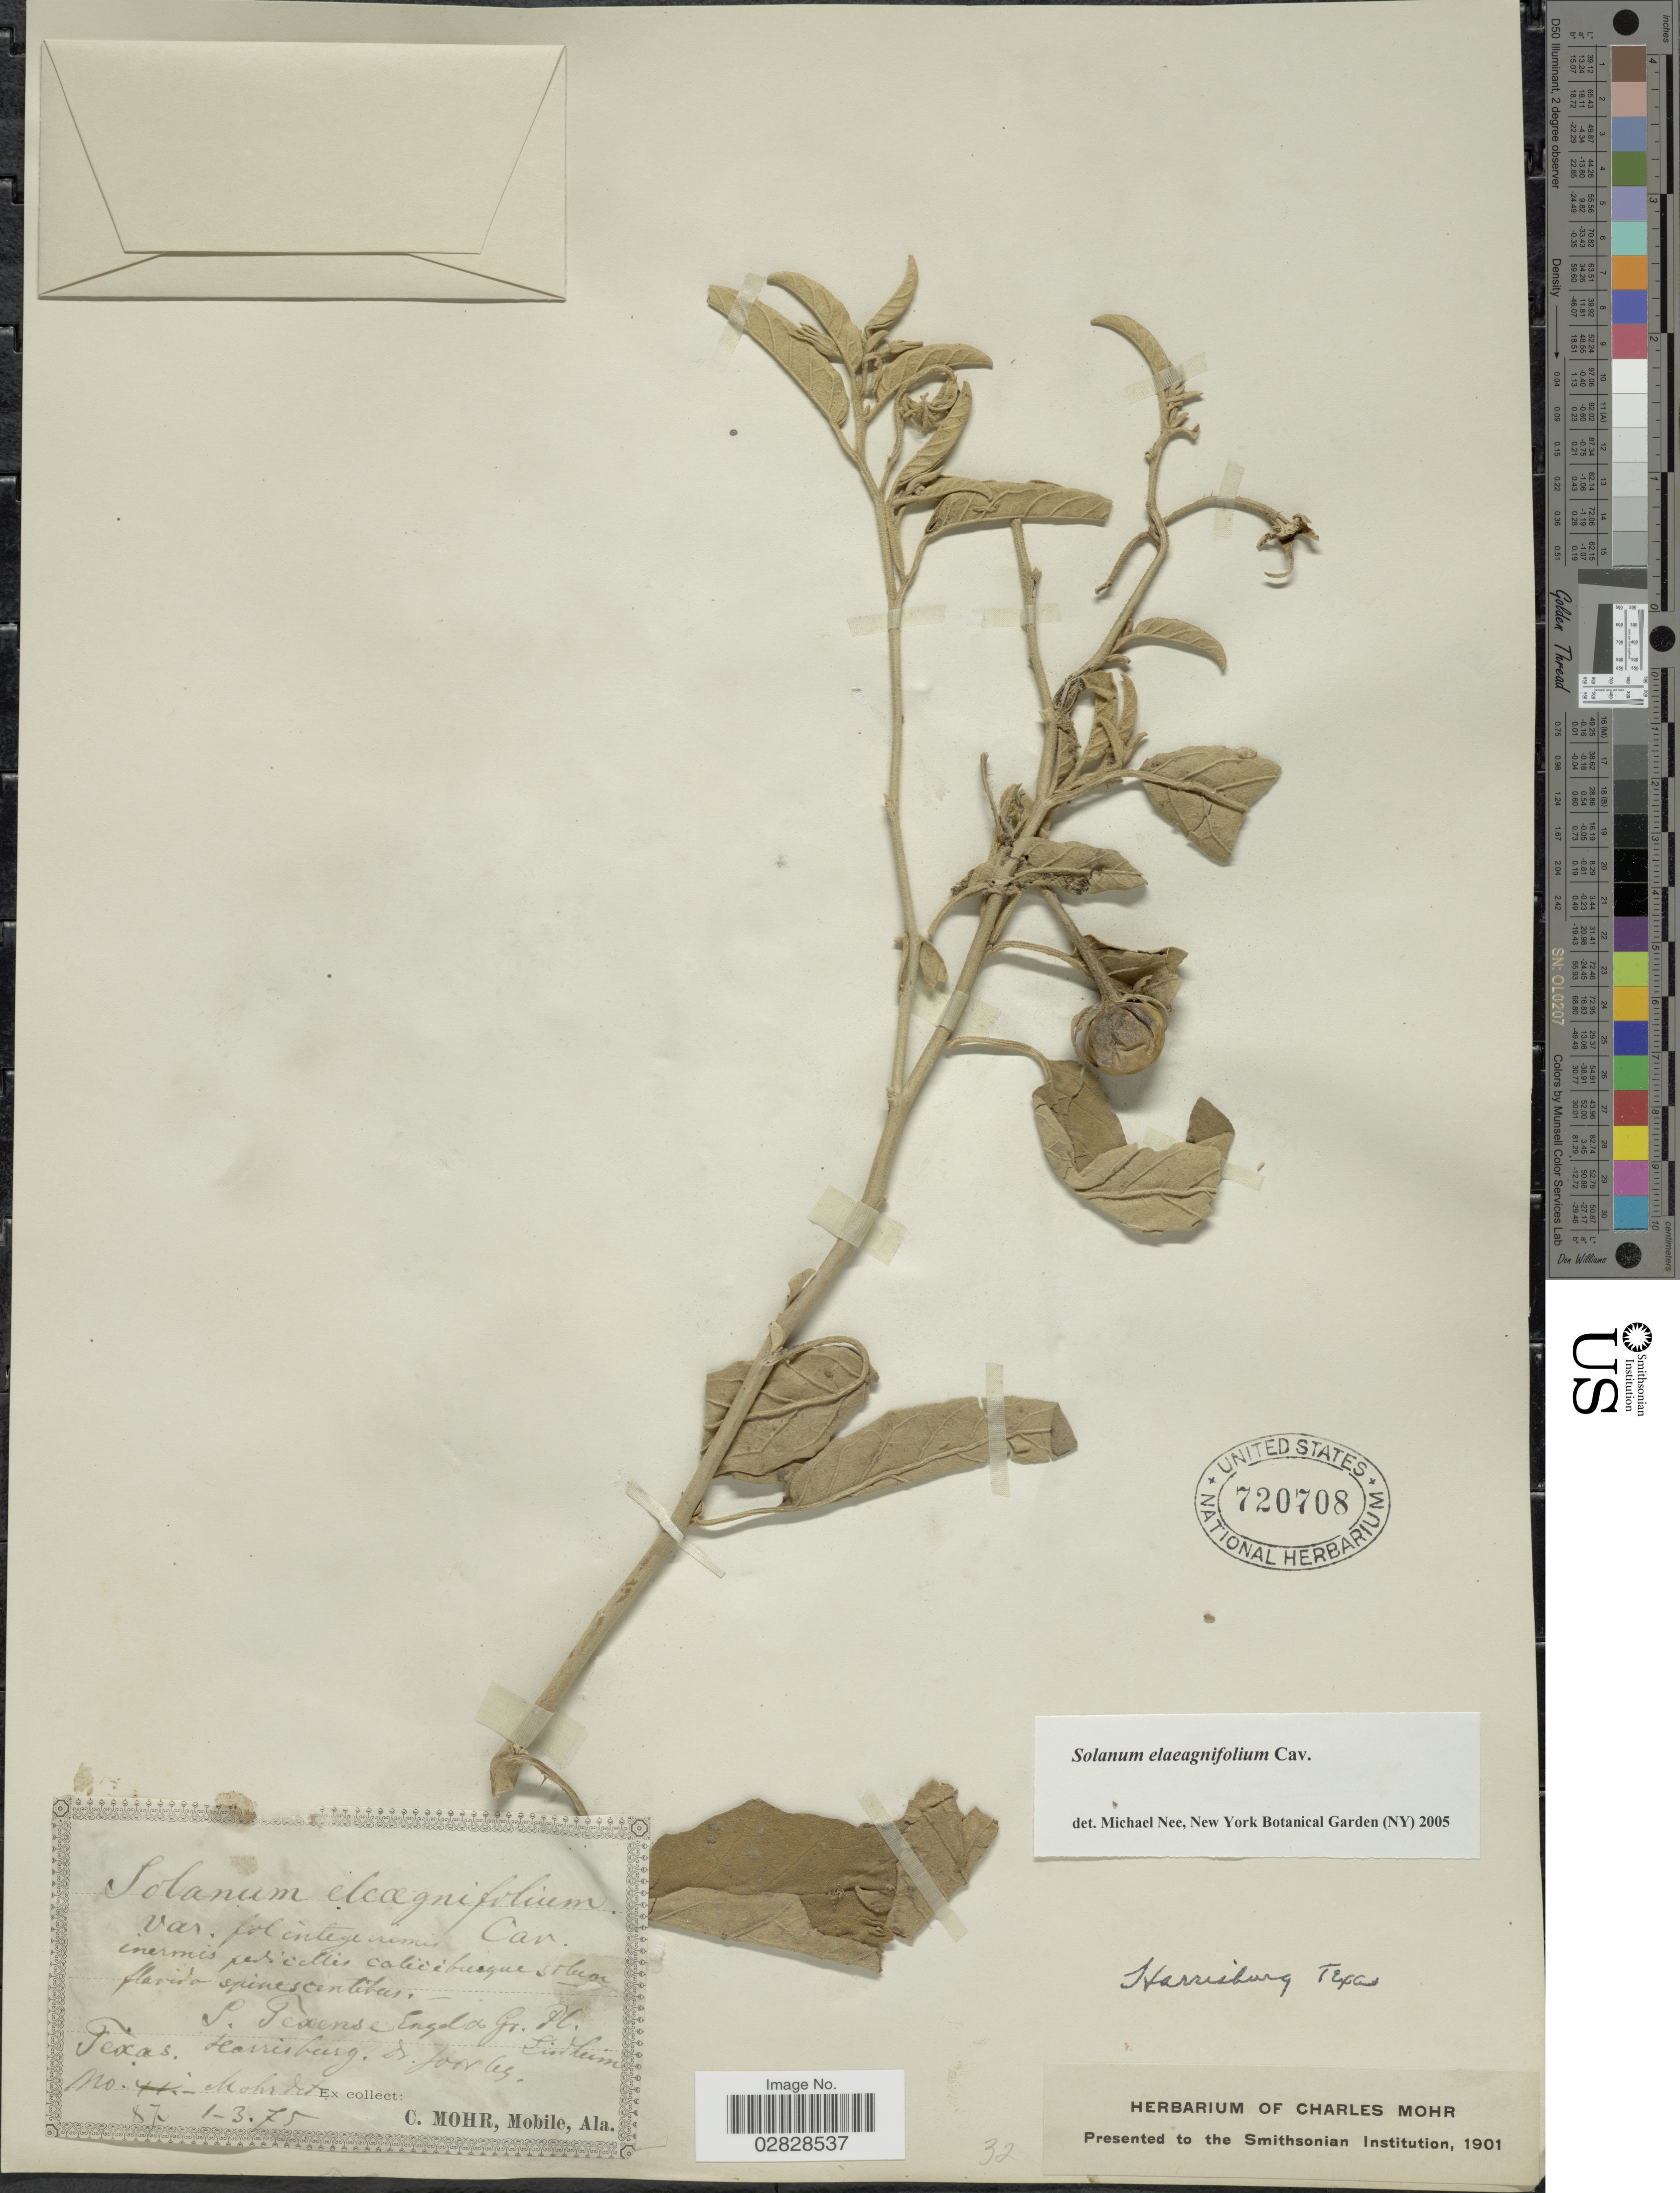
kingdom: Plantae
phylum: Tracheophyta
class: Magnoliopsida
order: Solanales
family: Solanaceae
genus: Solanum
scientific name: Solanum elaeagnifolium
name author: Cav.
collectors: -. Joor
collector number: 87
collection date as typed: Transcribed d/m/y: 3/1/75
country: United States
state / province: Texas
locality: Harrisburg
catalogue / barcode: US 720708